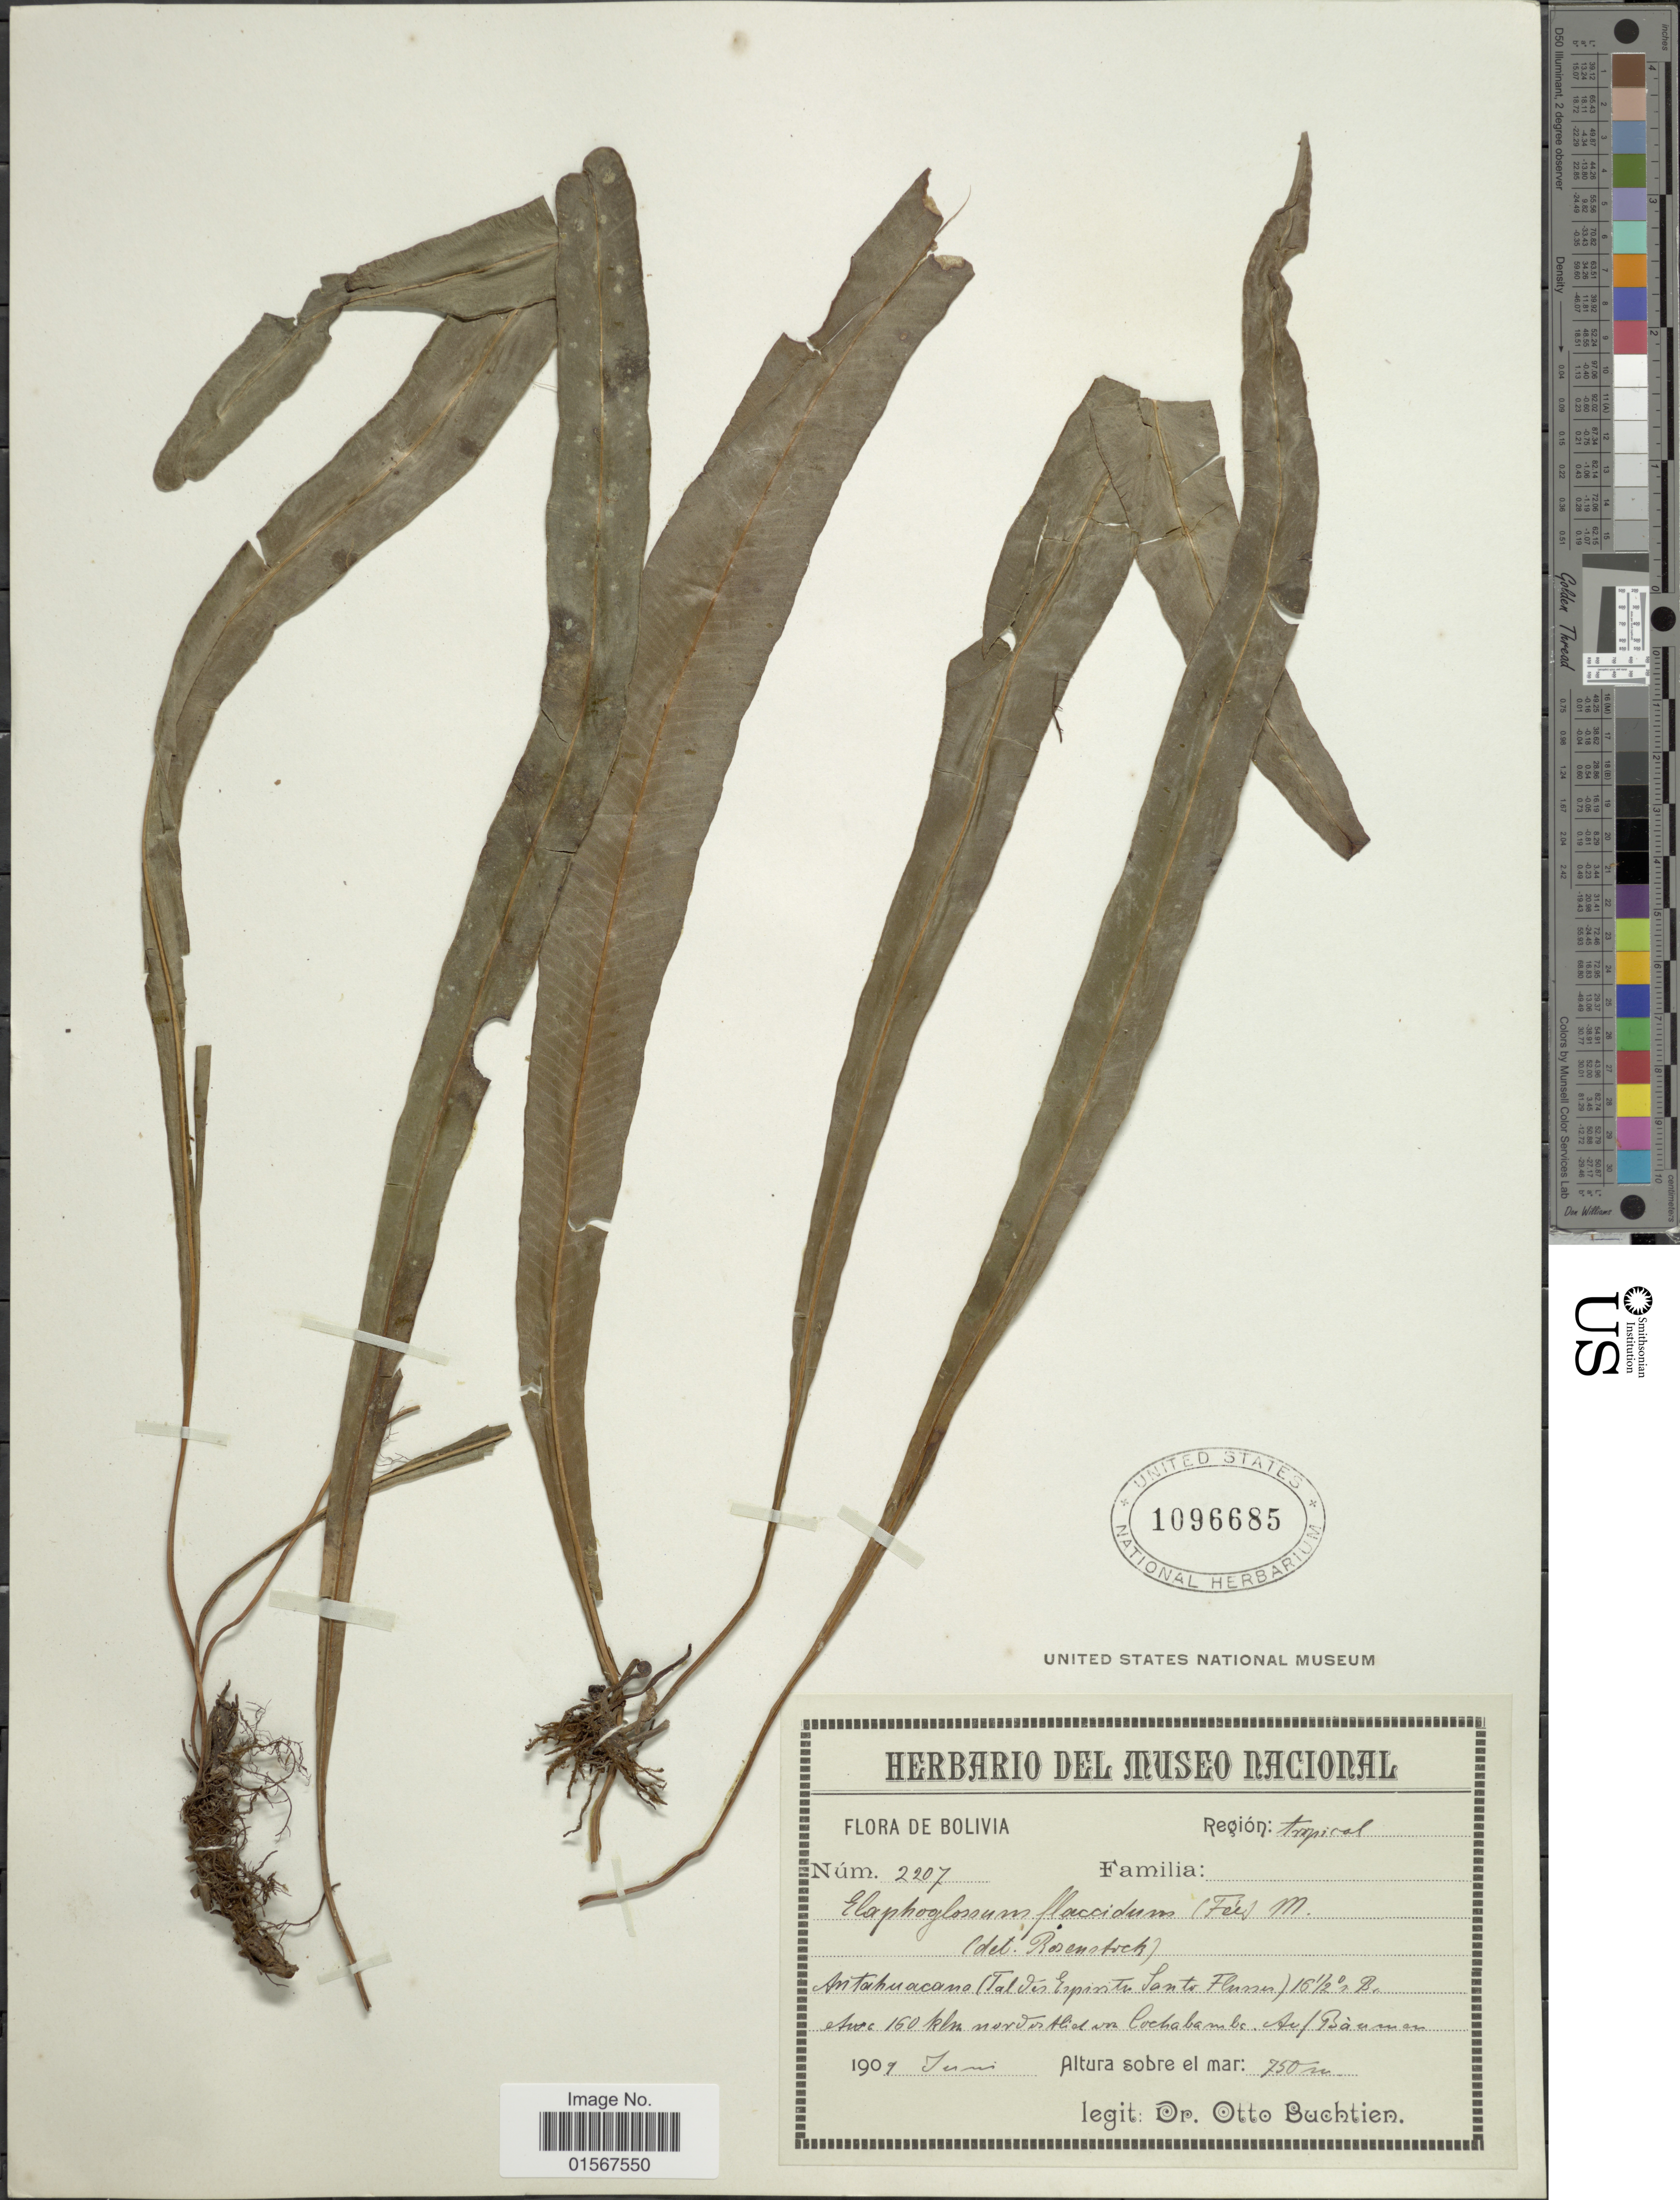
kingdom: Plantae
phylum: Tracheophyta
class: Polypodiopsida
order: Polypodiales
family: Dryopteridaceae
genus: Elaphoglossum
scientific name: Elaphoglossum rigidum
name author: (Aubl.) Urb.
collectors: O. Buchtien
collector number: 2207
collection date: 1909-06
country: Bolivia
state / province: Cochabamba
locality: Antahuacana (Espiritu Santo River) 160 km N from Cochabamba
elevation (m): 750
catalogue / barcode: US 1096685